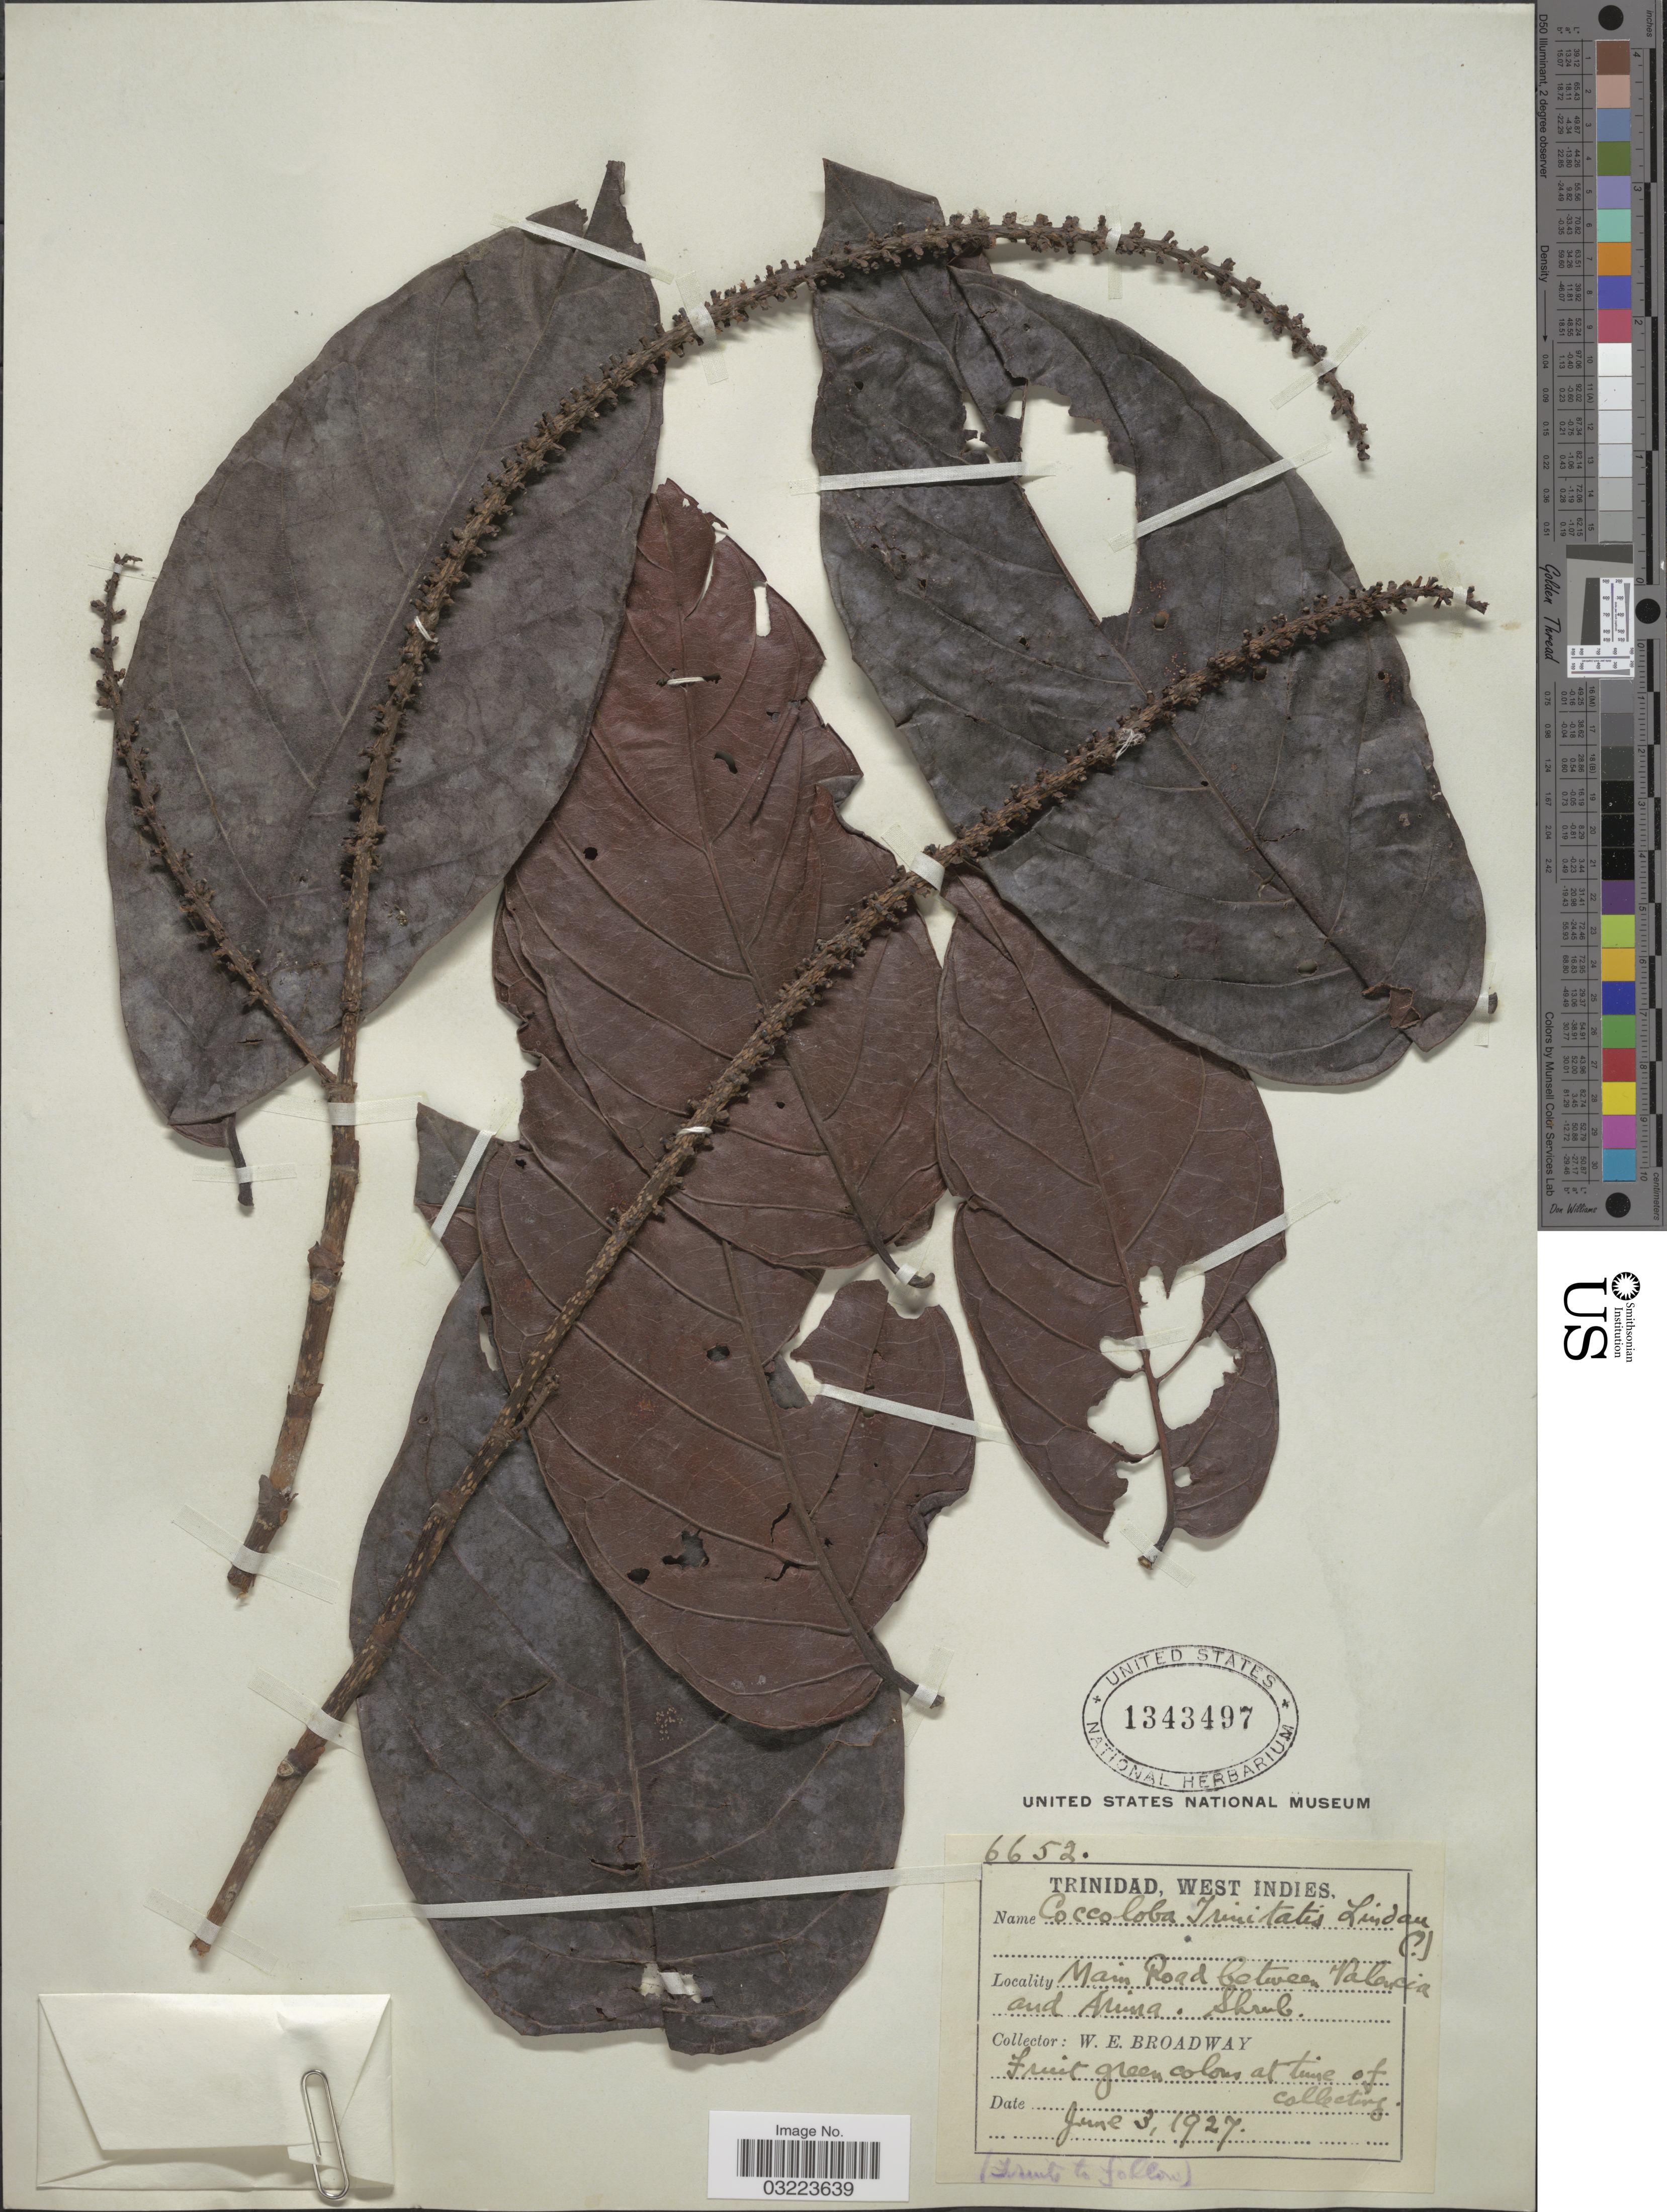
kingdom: Plantae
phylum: Tracheophyta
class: Magnoliopsida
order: Caryophyllales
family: Polygonaceae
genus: Coccoloba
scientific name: Coccoloba trinitatis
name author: Lindau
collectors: W. E. Broadway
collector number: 6652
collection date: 1927-06-03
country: Trinidad and Tobago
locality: Trinidad, West Indies. Main Road between Valencia and Arina.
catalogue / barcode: US 1343497